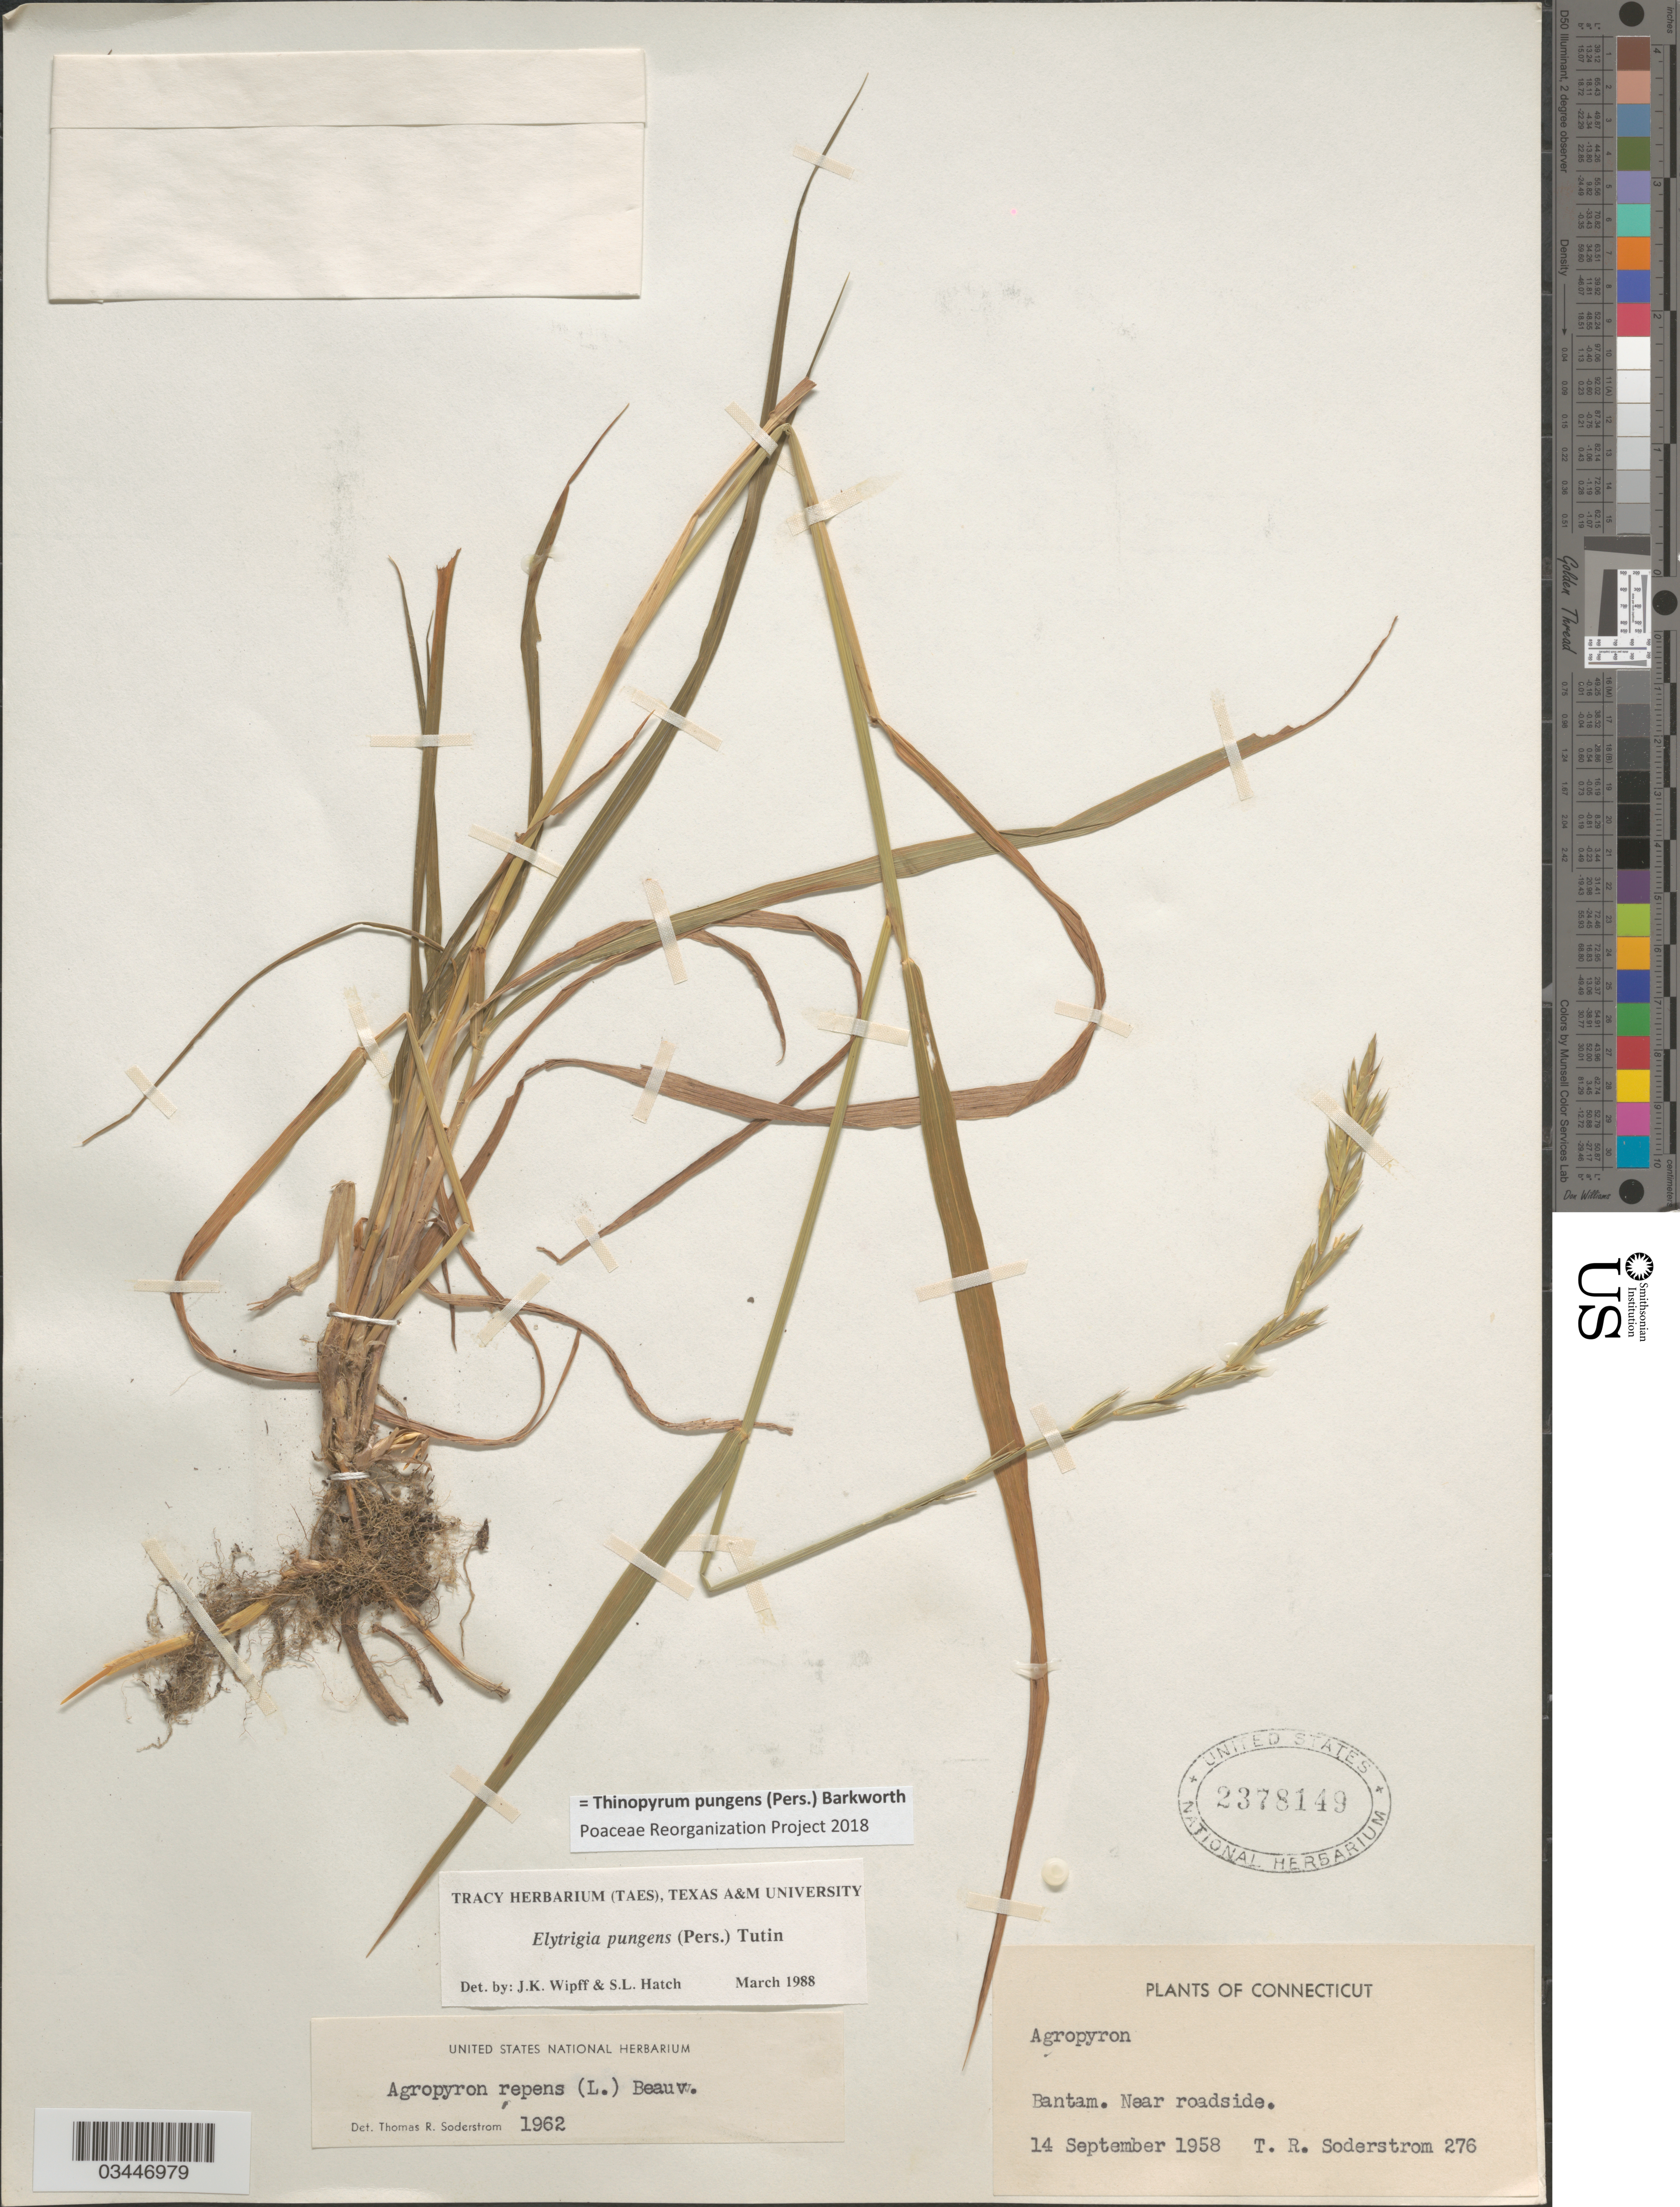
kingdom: Plantae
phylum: Tracheophyta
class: Liliopsida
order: Poales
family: Poaceae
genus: Thinopyrum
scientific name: Thinopyrum pungens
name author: (Pers.) Barkworth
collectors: T. R. Soderstrom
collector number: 276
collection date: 1958-09-14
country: United States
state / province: Connecticut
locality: Bantam. Near roadside.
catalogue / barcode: US 2378149